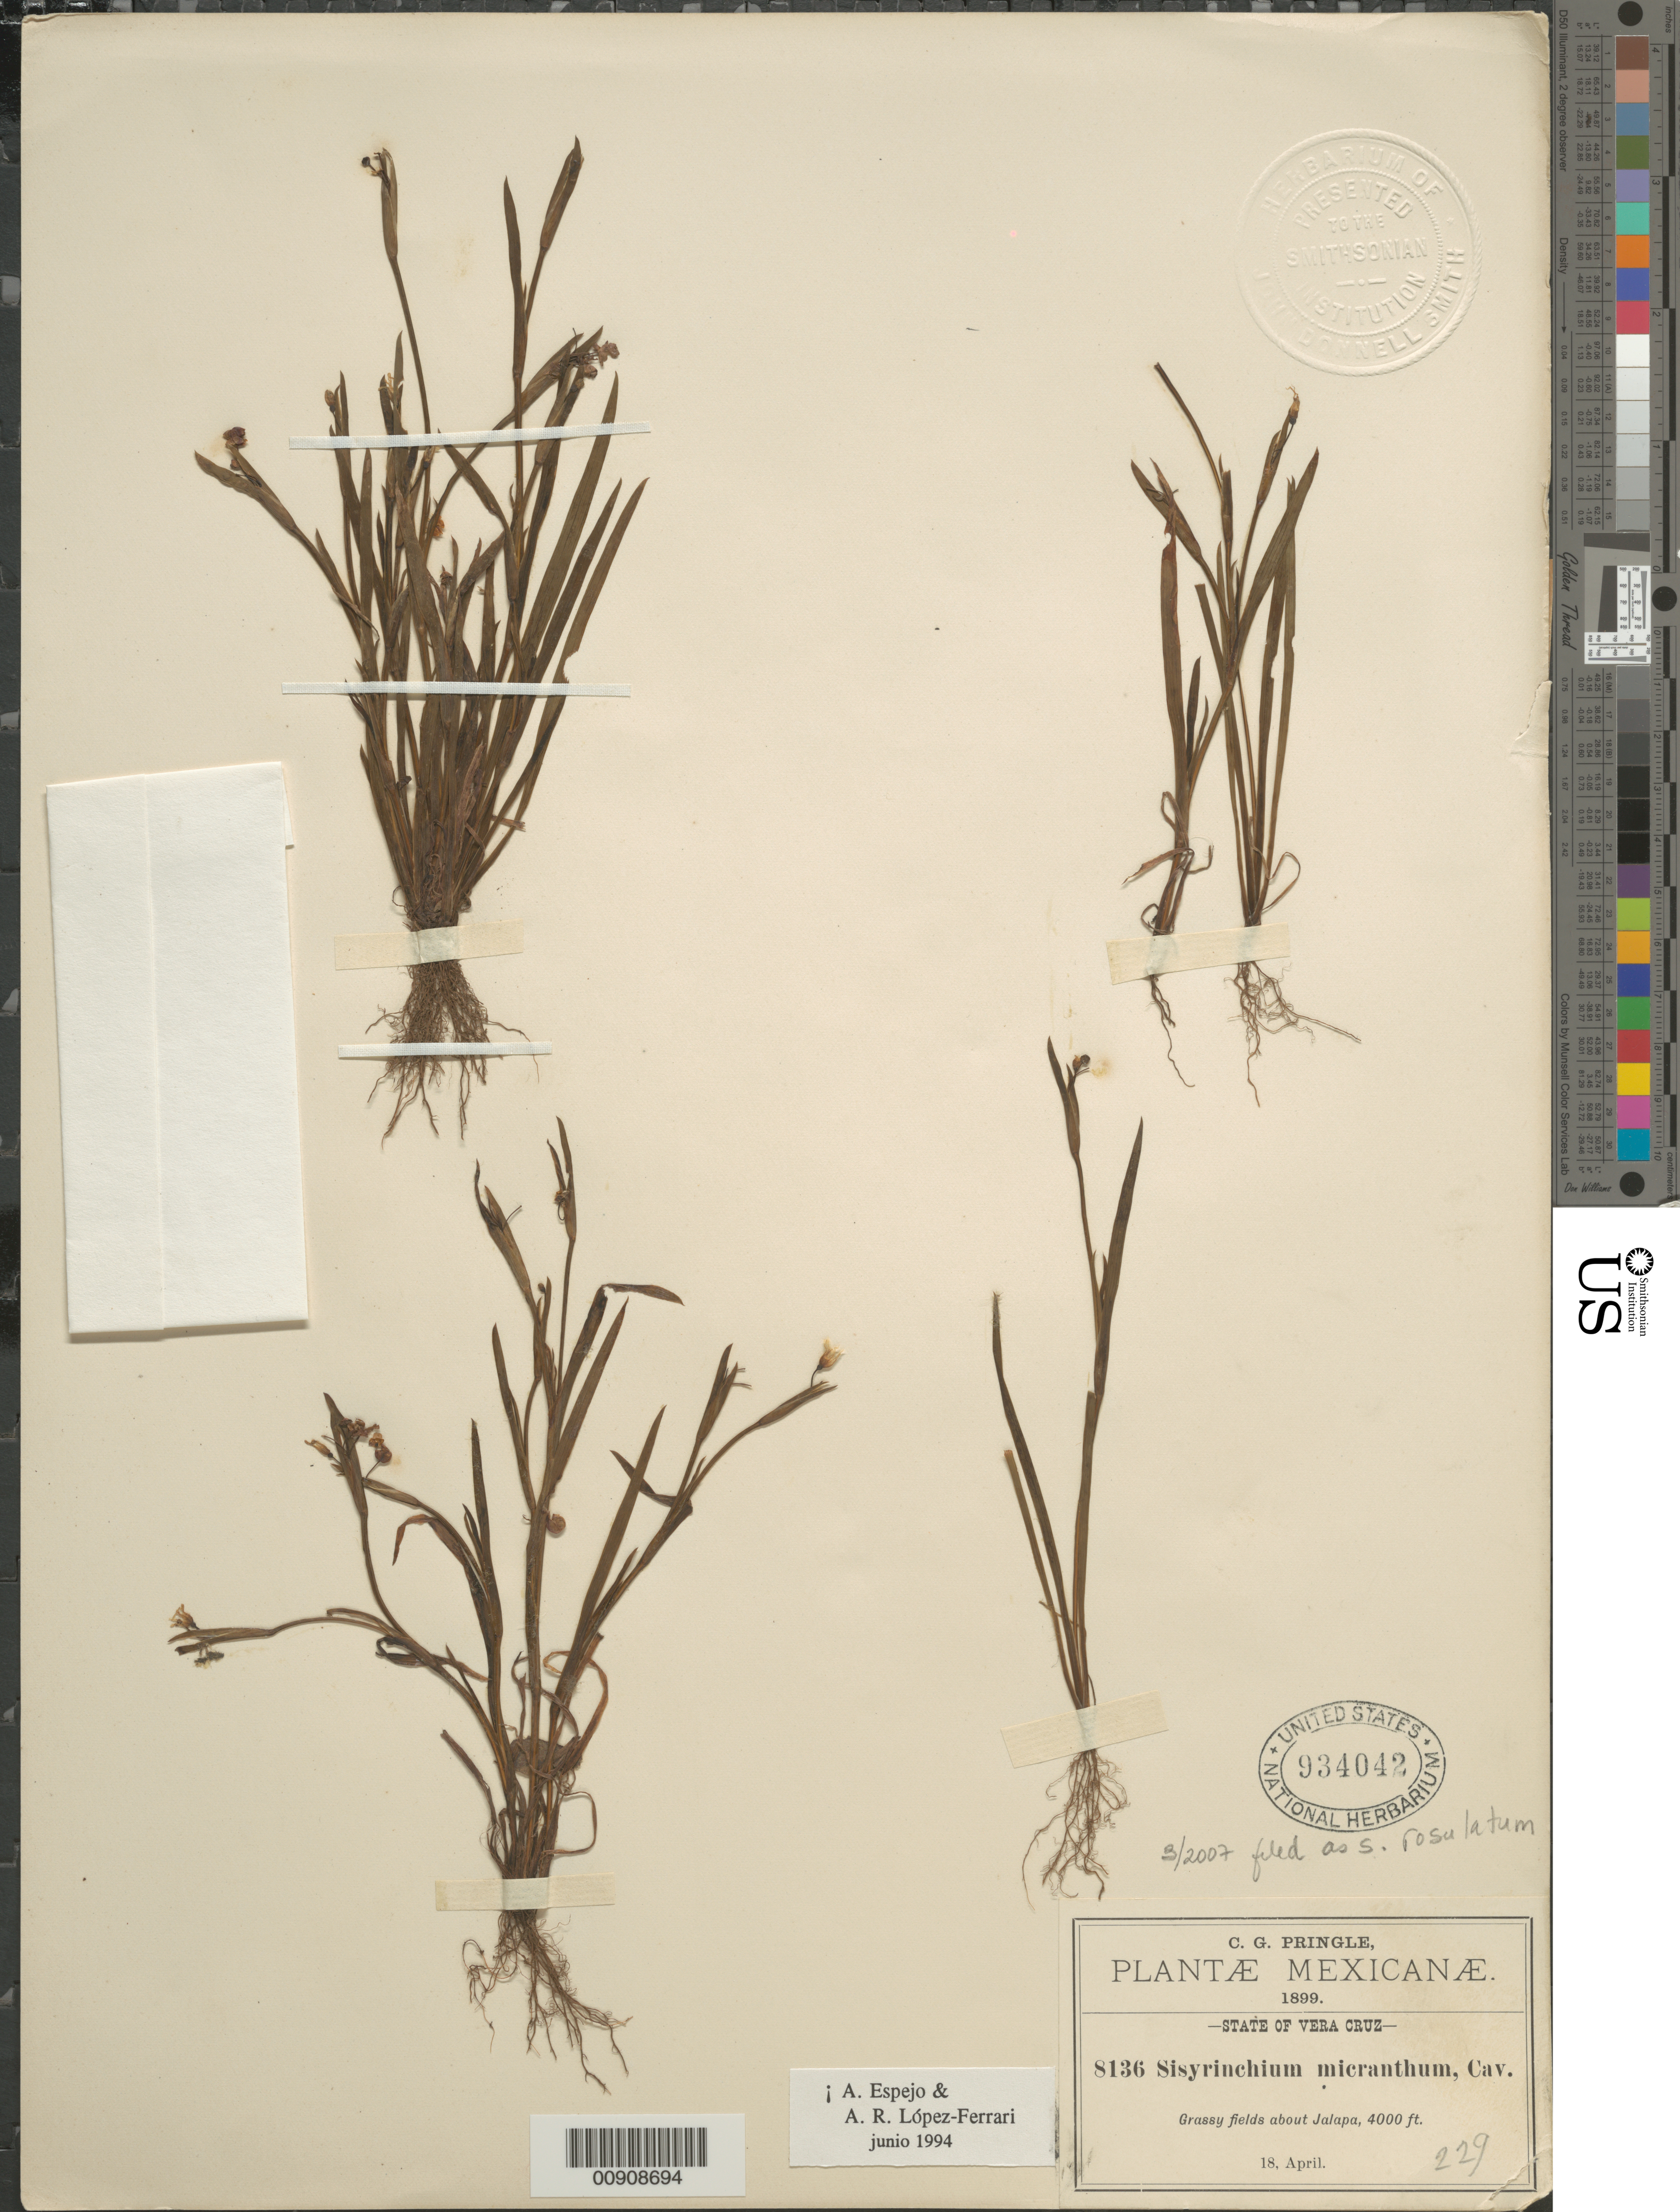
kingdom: Plantae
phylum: Tracheophyta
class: Liliopsida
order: Asparagales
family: Iridaceae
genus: Sisyrinchium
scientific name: Sisyrinchium rosulatum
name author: E.P. Bicknell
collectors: C. G. Pringle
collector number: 8136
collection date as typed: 18 Apr 1899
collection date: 1899-04-18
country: Mexico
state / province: Veracruz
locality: About Jalapa, State of Veracruz.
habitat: Grassy fields.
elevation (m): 1219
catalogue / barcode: US 934042